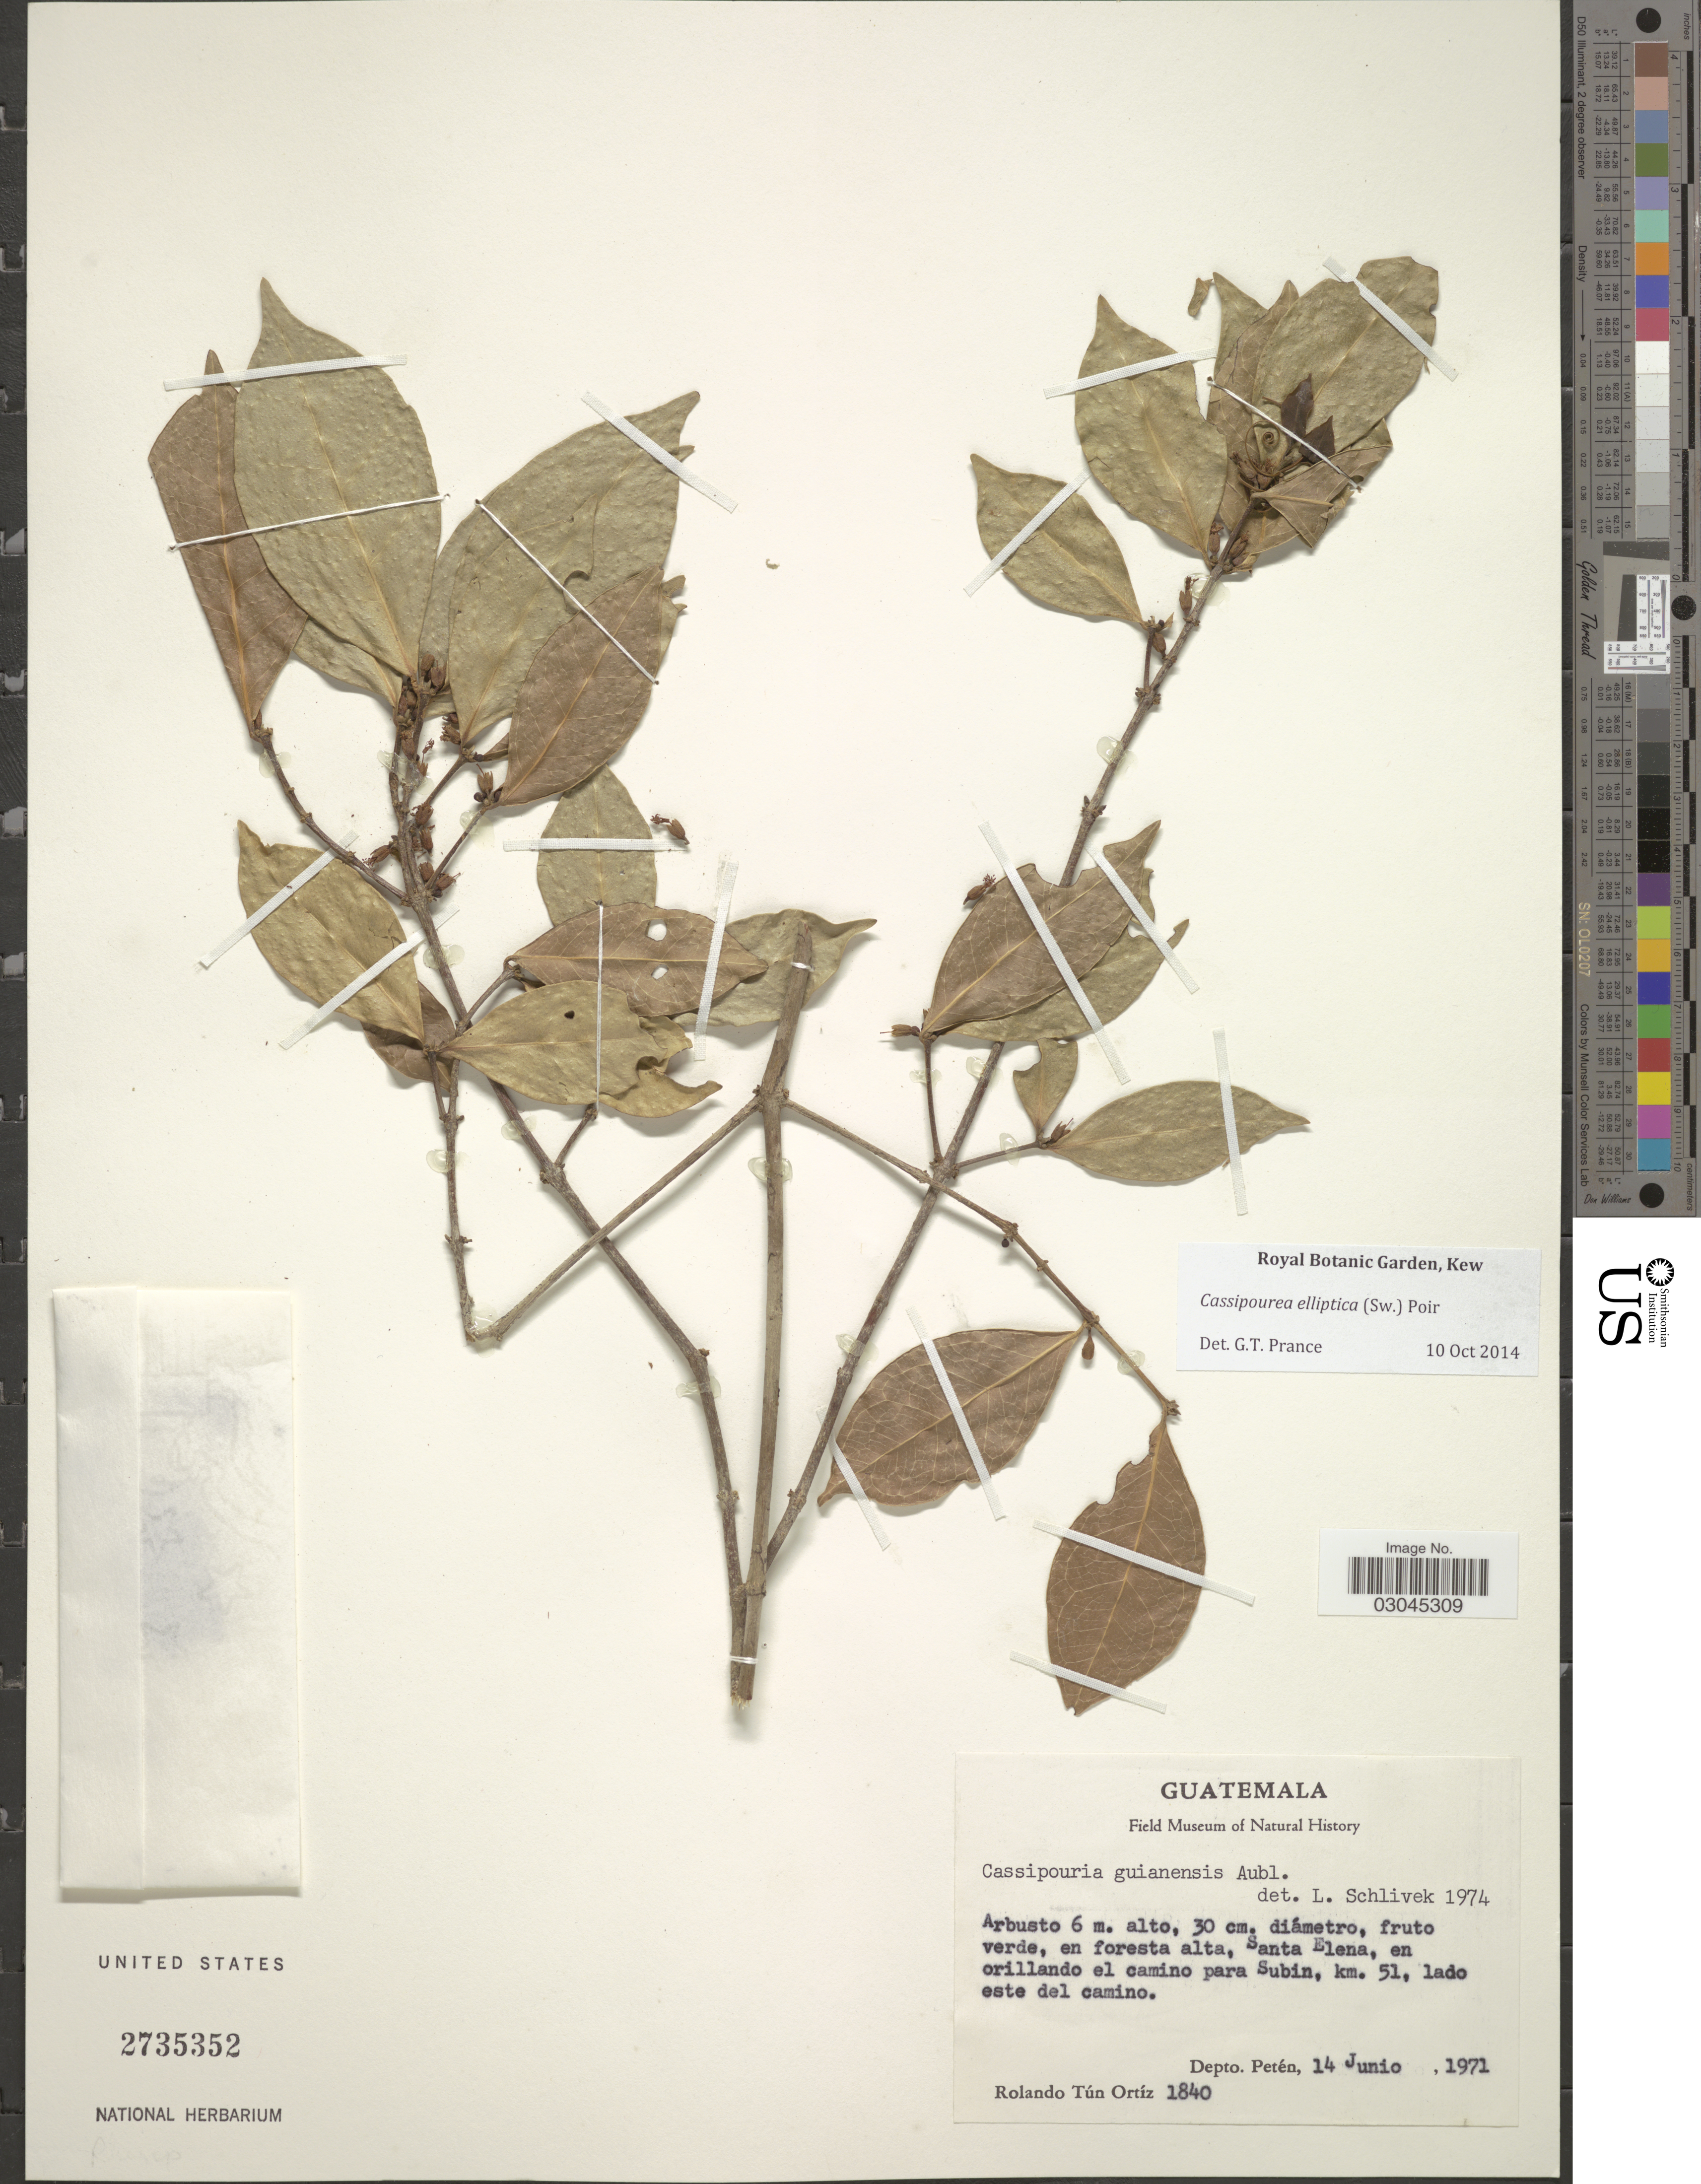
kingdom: Plantae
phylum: Tracheophyta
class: Magnoliopsida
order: Malpighiales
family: Rhizophoraceae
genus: Cassipourea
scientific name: Cassipourea elliptica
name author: (Sw.) Poir.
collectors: R. T. Ortíz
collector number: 1840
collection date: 1971-06-14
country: Guatemala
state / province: El Petén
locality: Santa Elena, en orillando el camino para Subin, km. 51, lado este del camino. Depto. Petén.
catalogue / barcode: US 2735352